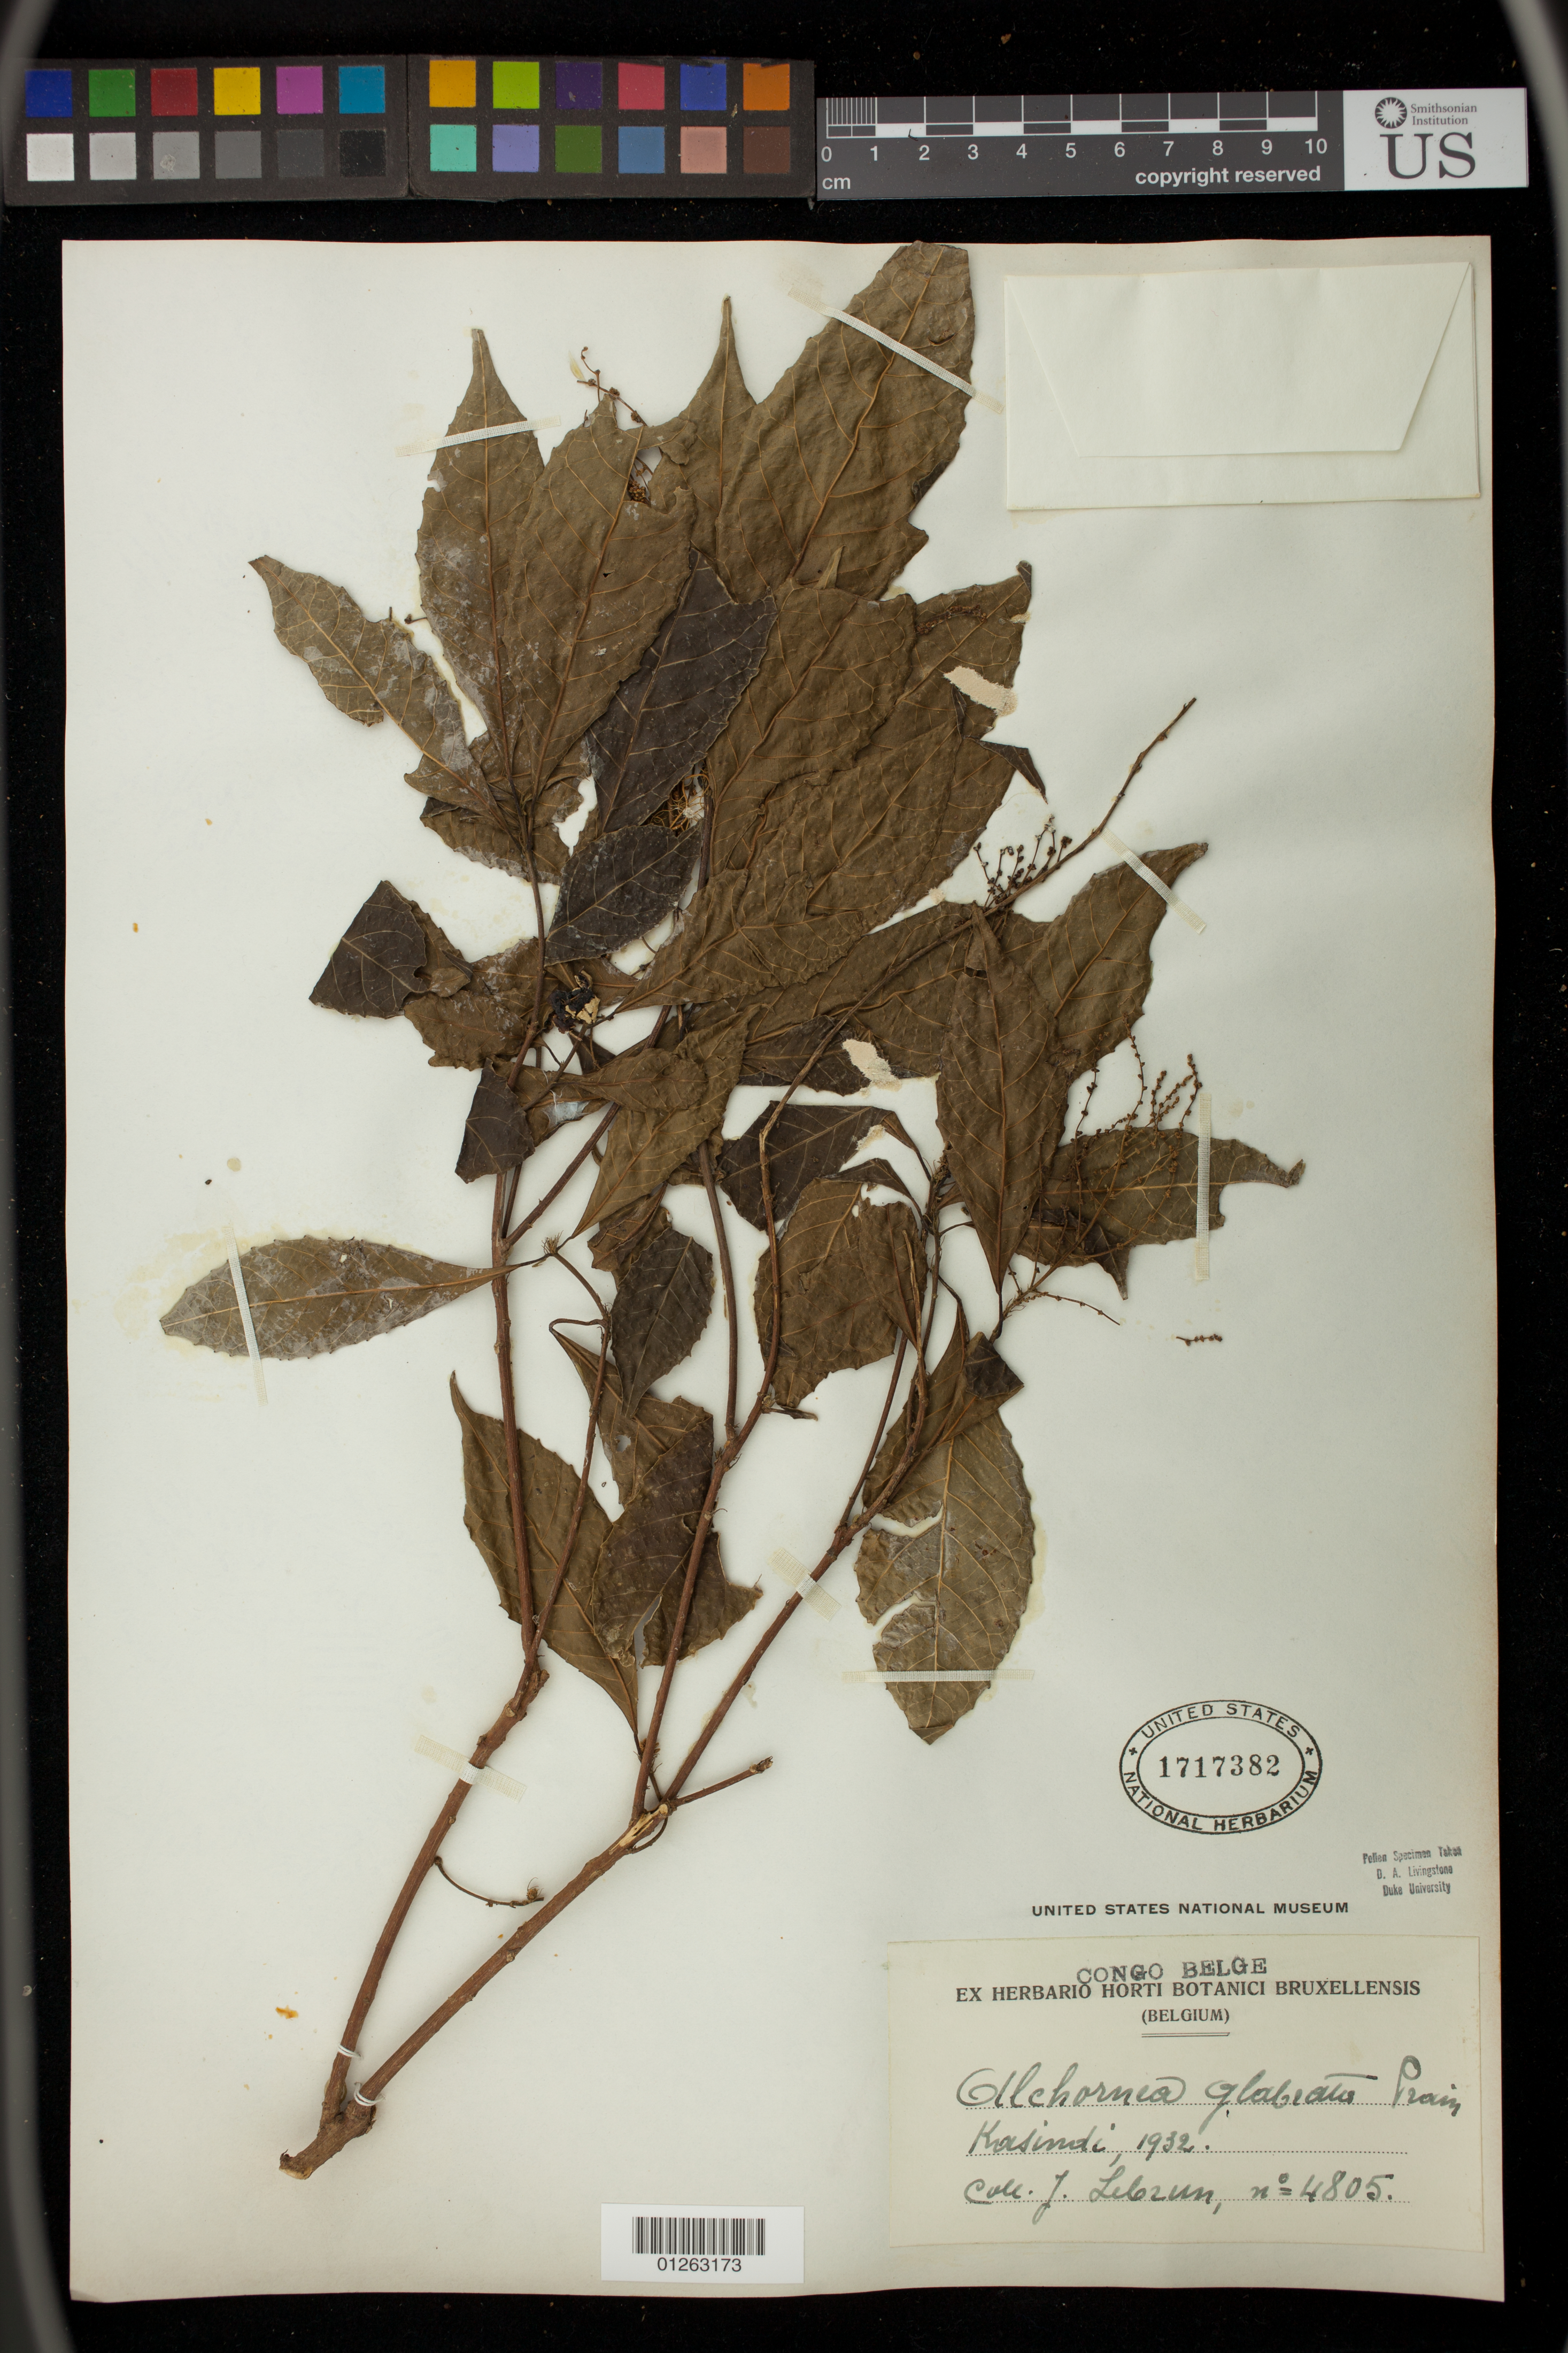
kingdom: Plantae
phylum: Tracheophyta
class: Magnoliopsida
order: Malpighiales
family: Euphorbiaceae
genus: Alchornea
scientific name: Alchornea glabrata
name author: (Müll. Arg.) Prain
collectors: J. A. Lebrun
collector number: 4805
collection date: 1932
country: Congo, Democratic Republic of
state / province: Nord-Kivu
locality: Kasindi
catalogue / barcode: US 1717382